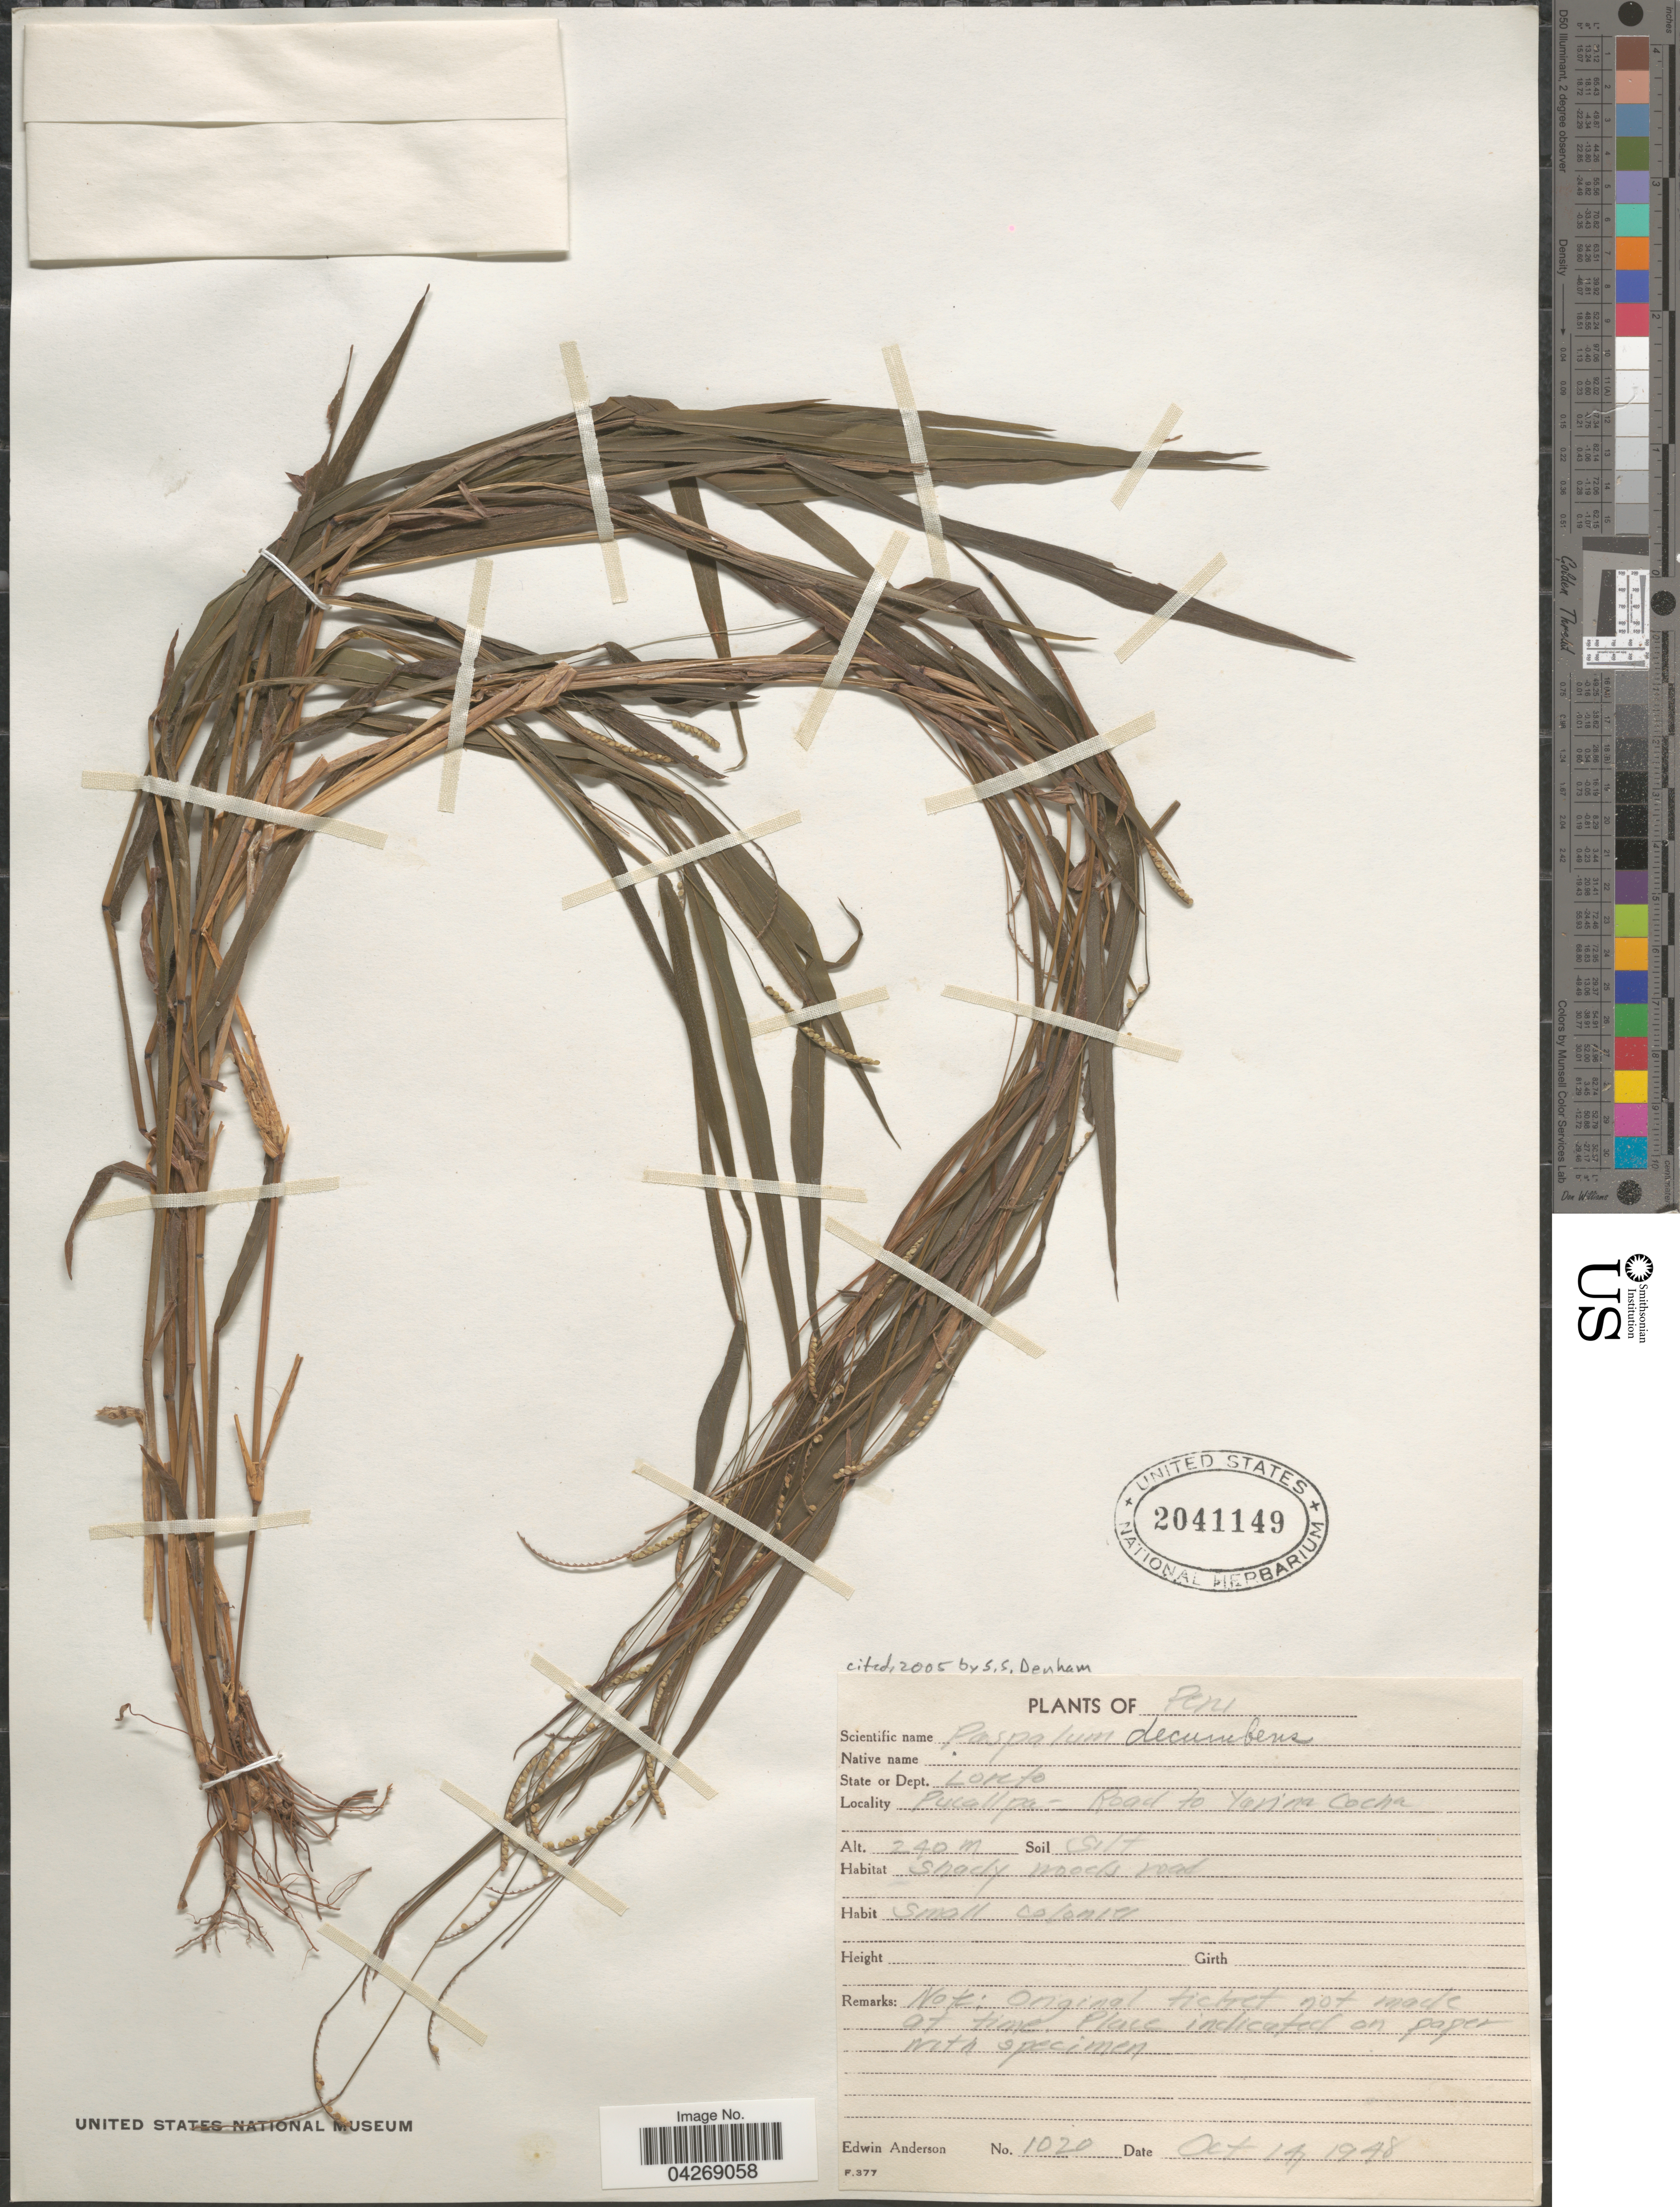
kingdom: Plantae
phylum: Tracheophyta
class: Liliopsida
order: Poales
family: Poaceae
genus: Paspalum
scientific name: Paspalum decumbens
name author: Sw.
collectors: E. Anderson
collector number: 1020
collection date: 1948-10-14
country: Peru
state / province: Loreto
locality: State or Dept. Loreeto. Pucallpa-Road to Yarinacocha.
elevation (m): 240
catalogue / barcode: US 2041149